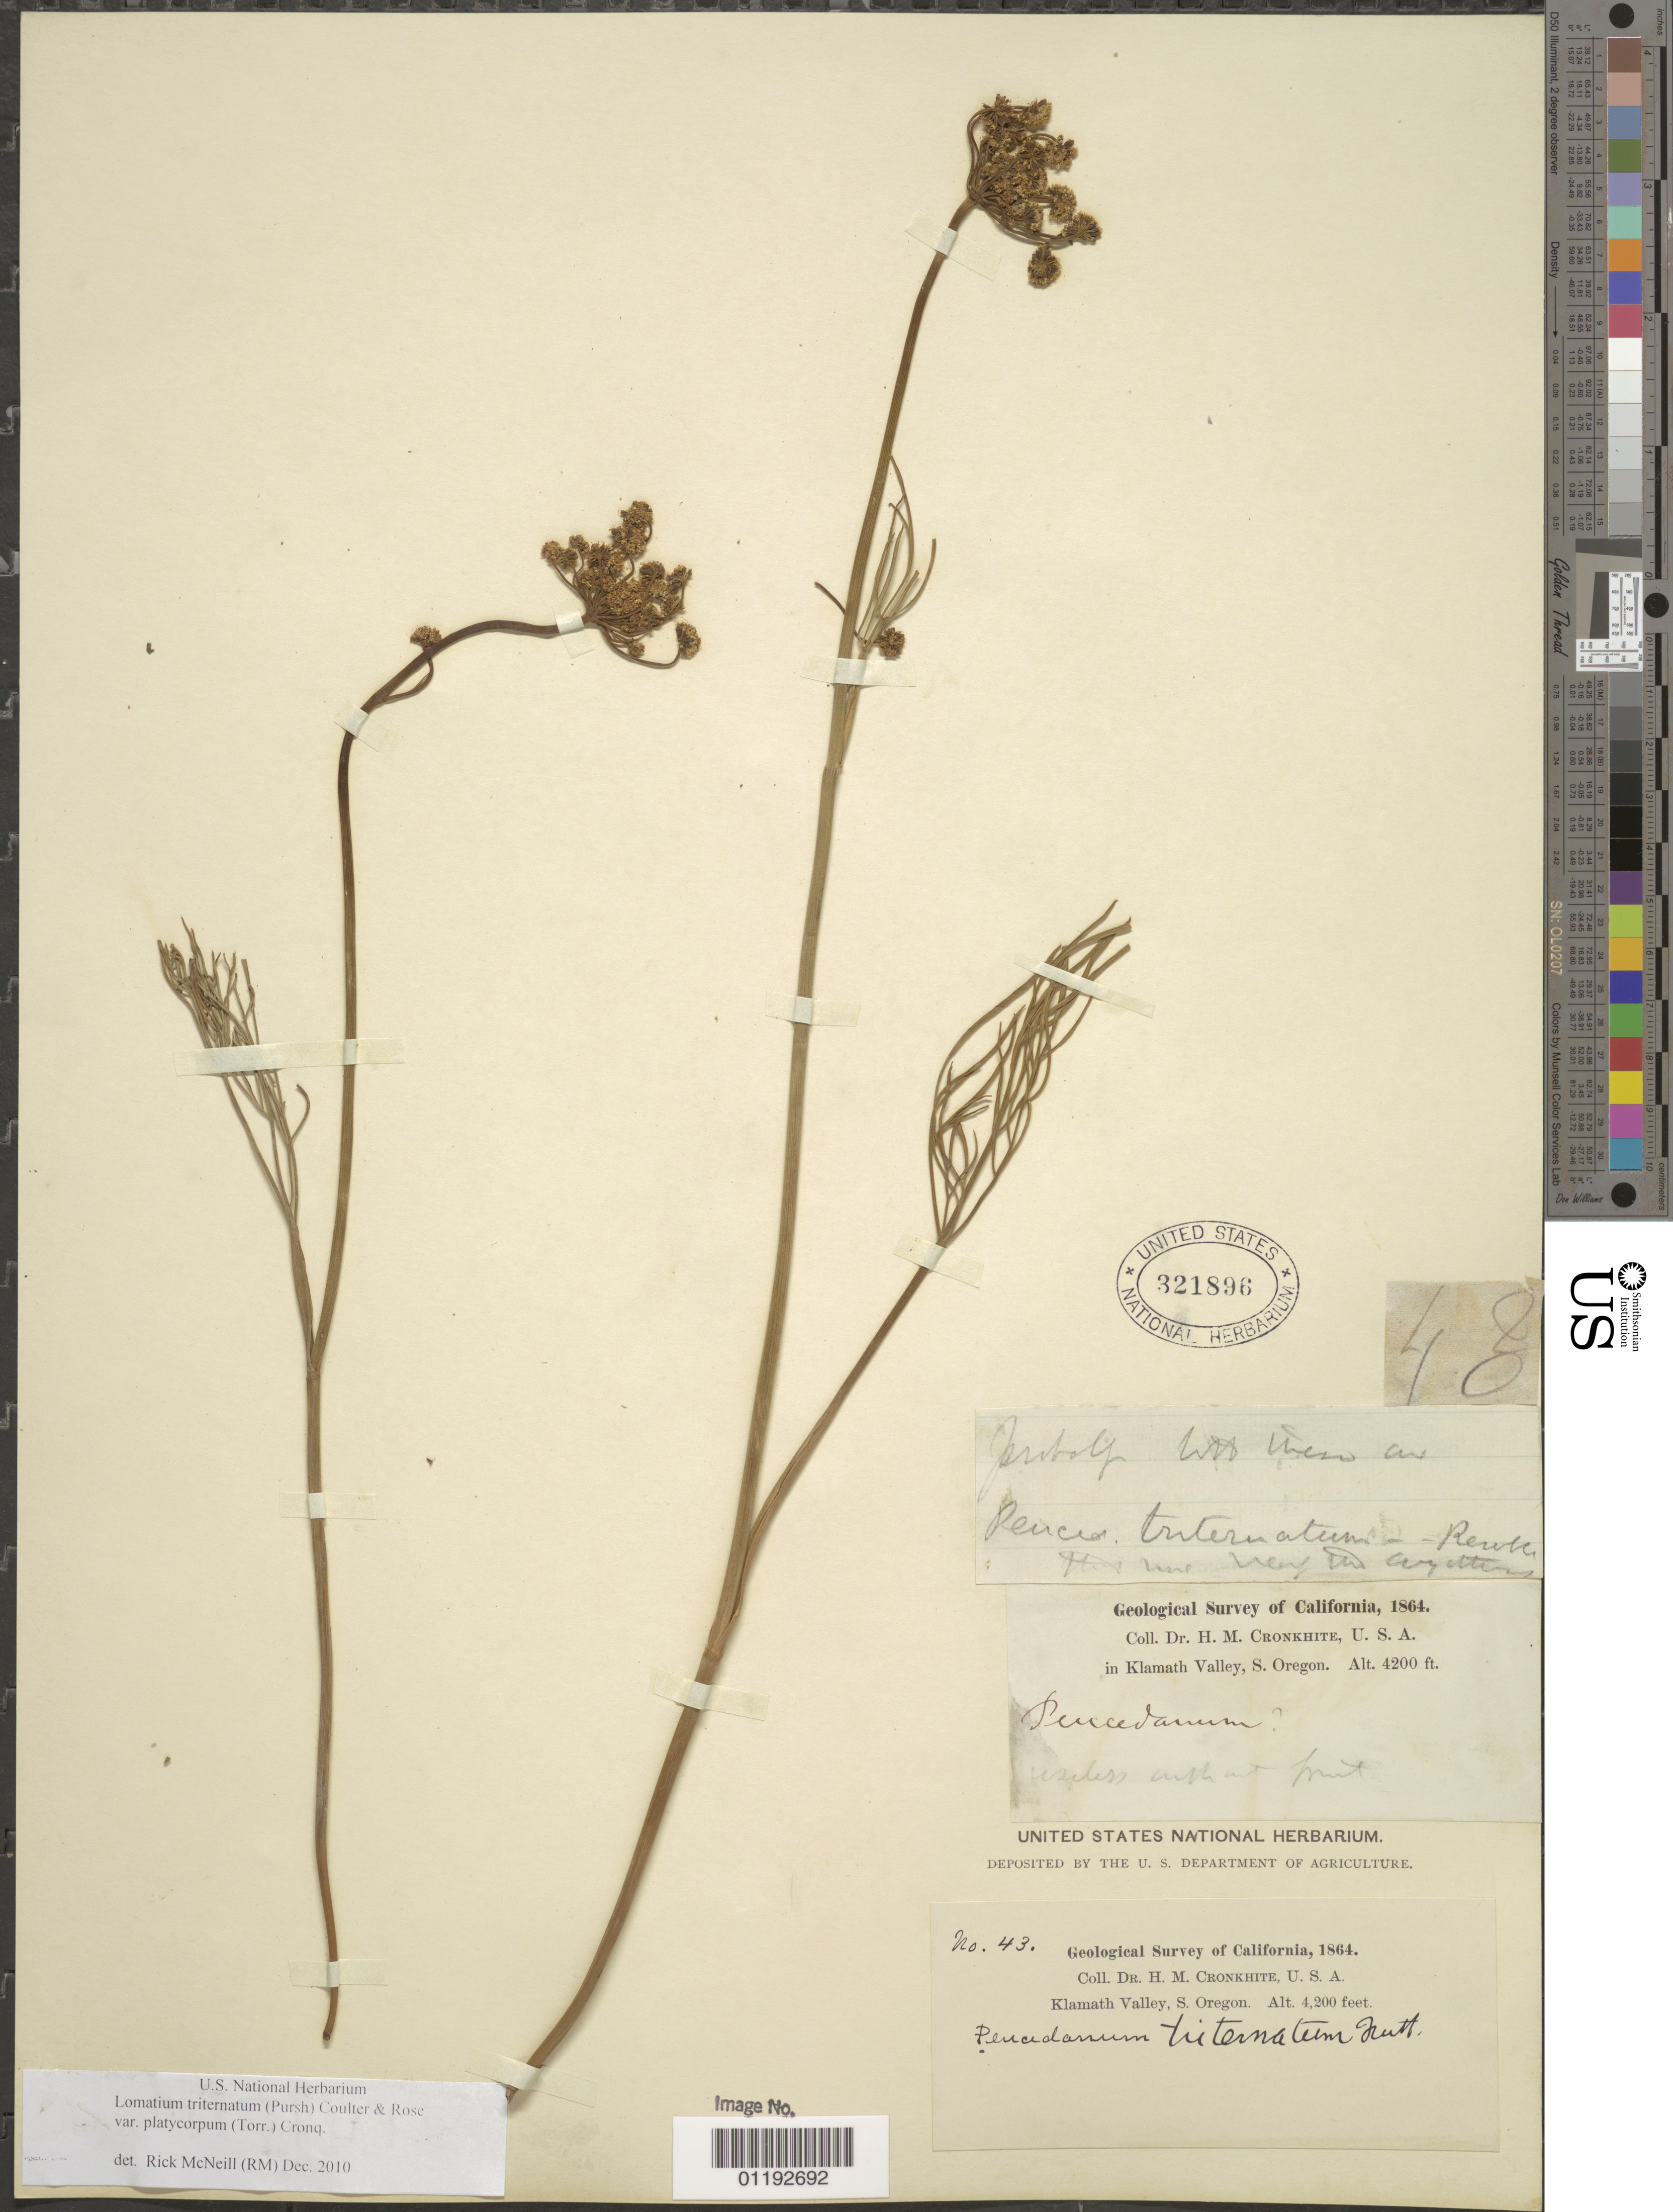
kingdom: Plantae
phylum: Tracheophyta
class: Magnoliopsida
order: Apiales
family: Apiaceae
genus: Lomatium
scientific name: Lomatium triternatum var. platycarpum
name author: (Torr.) B. Boivin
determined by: Constance, L., (UC), University of California Berkeley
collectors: H. M. Cronkhite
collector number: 43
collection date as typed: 1864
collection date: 1864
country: United States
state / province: Oregon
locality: Klamath Valley, S Oregon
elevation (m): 1280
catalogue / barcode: US 321896